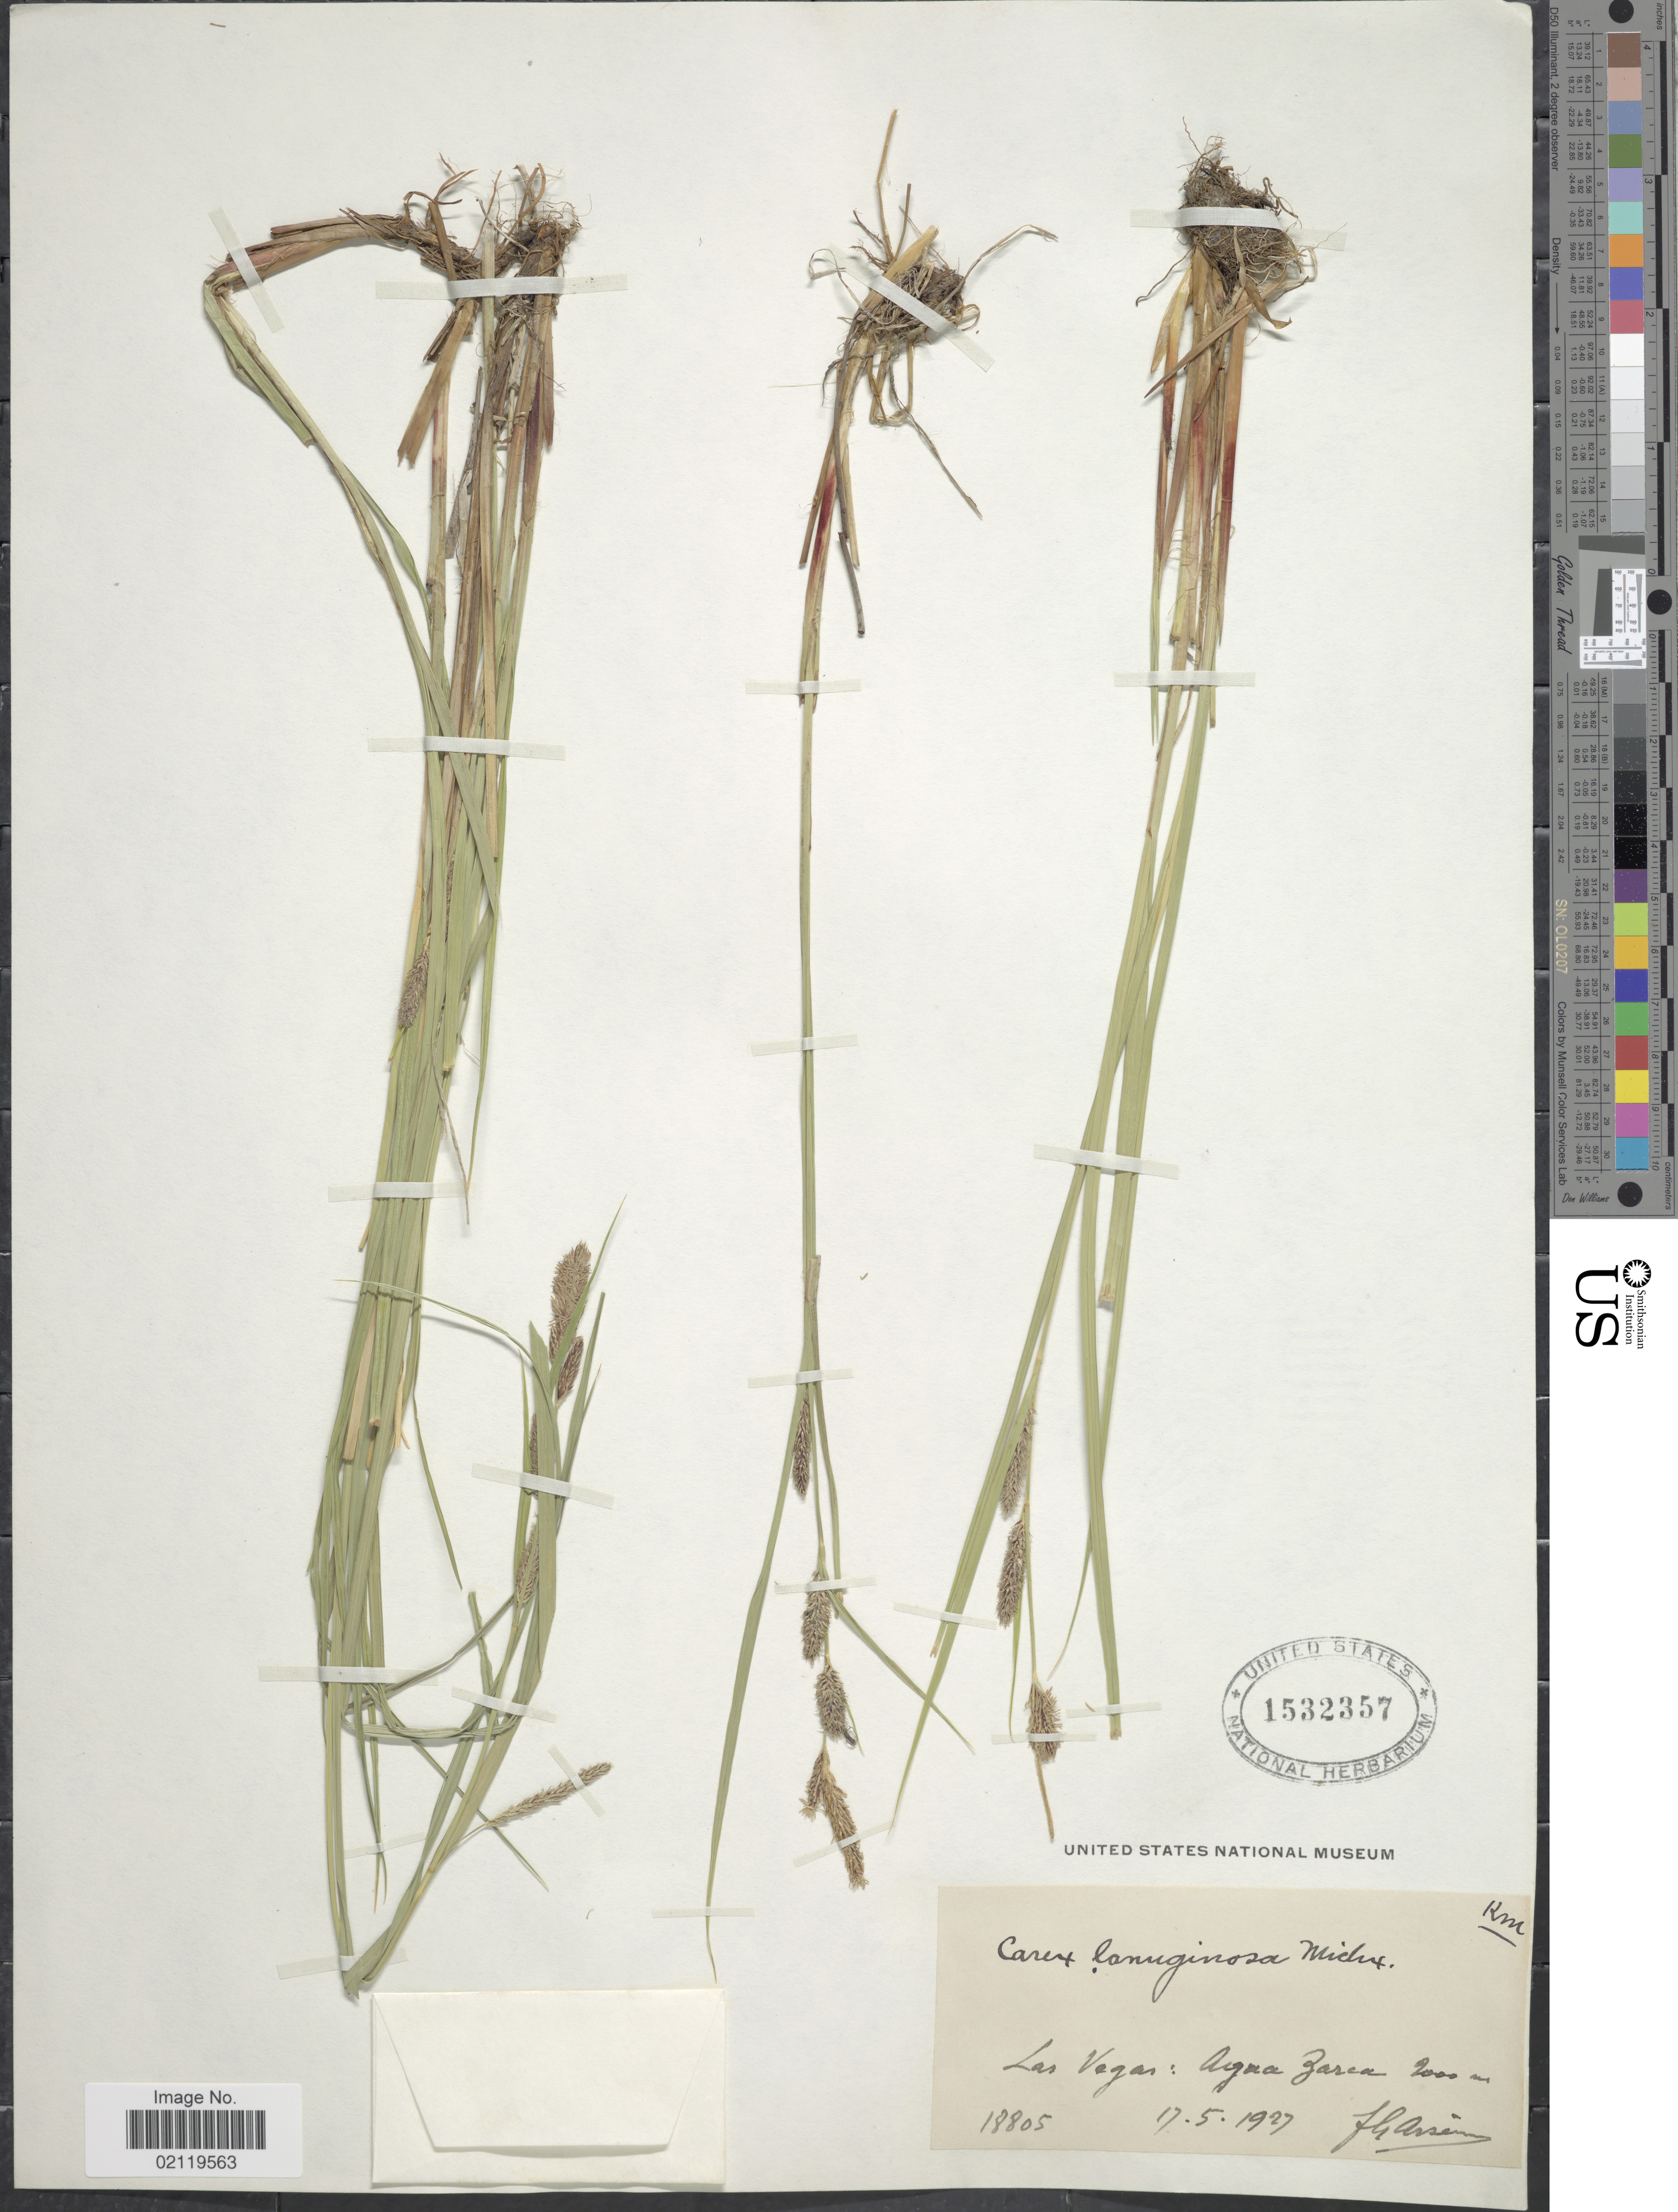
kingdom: Plantae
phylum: Tracheophyta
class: Liliopsida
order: Poales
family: Cyperaceae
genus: Carex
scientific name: Carex pellita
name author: Muhl. ex Willd.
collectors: Bro. G. Arsène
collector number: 18805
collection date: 1927-05-17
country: United States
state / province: New Mexico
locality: Las Vegas, Agua Zarca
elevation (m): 2000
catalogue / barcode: US 1532357